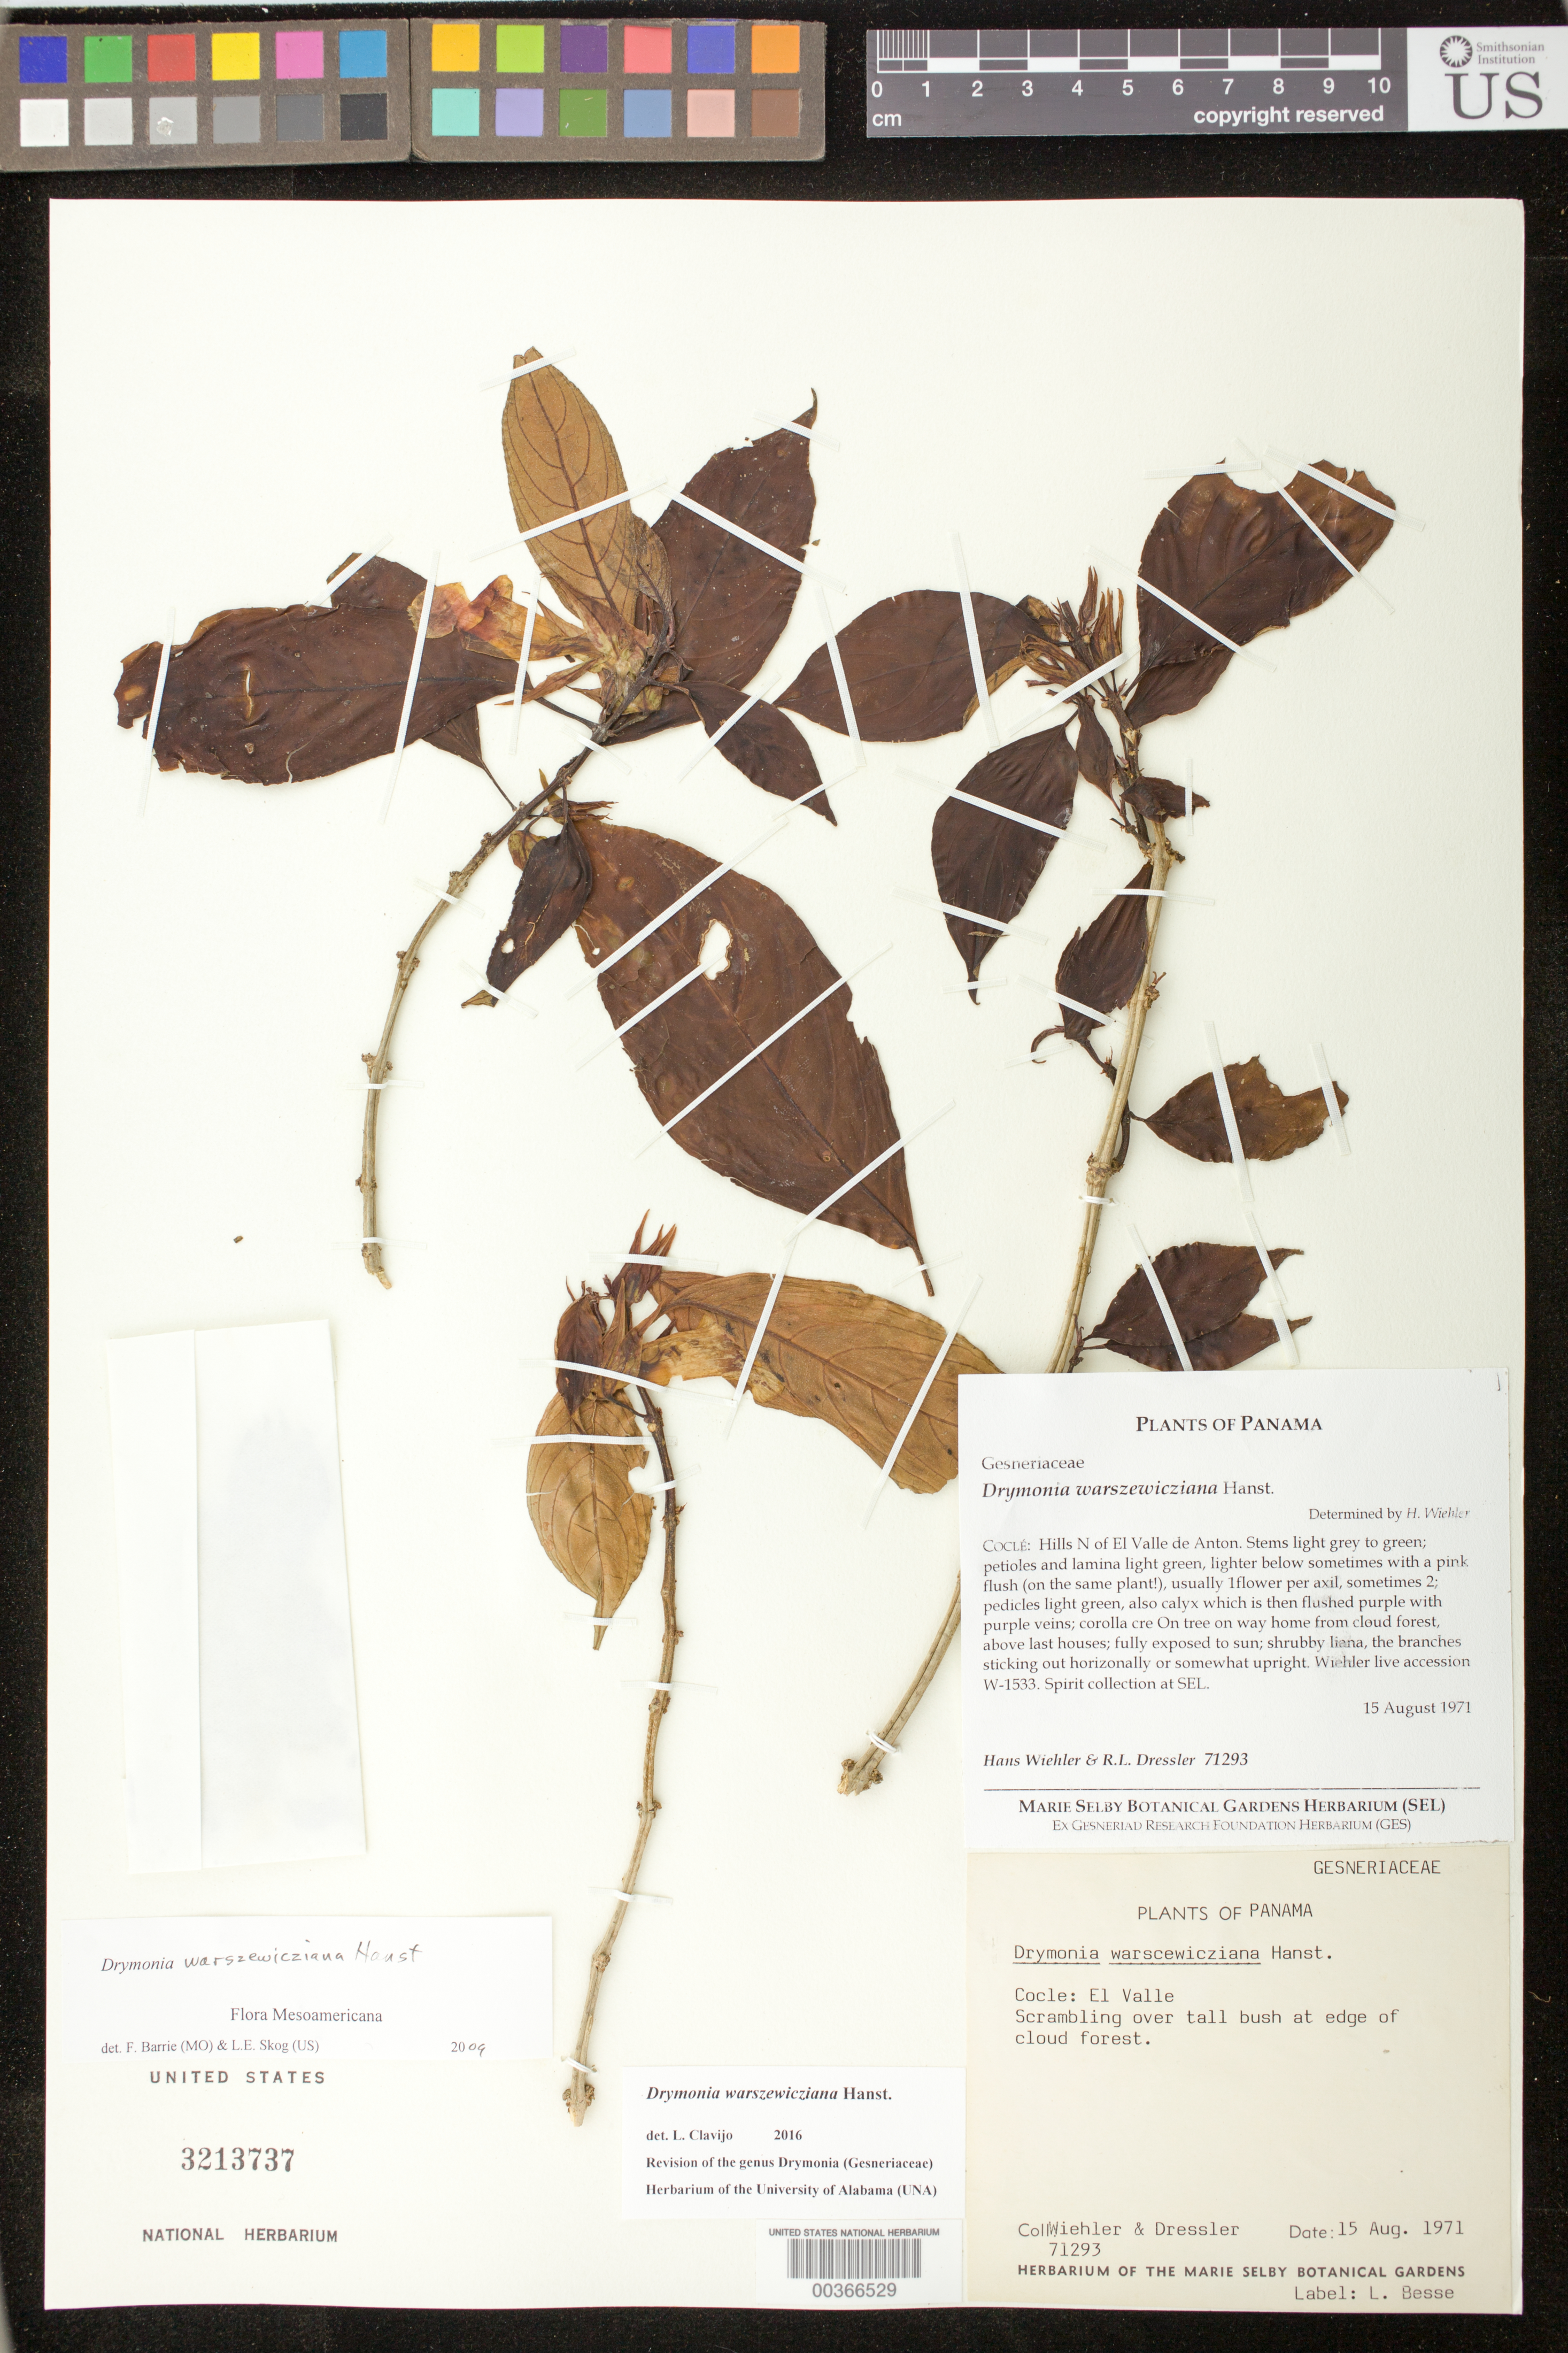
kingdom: Plantae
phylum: Tracheophyta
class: Magnoliopsida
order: Lamiales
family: Gesneriaceae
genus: Drymonia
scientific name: Drymonia warszewicziana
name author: Hanst.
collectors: H. J. Wiehler & R. Dressler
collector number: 71293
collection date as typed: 15 Aug 1971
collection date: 1971-08-15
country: Panama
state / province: Coclé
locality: Hills N of El Valle de Anton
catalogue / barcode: US 3213737